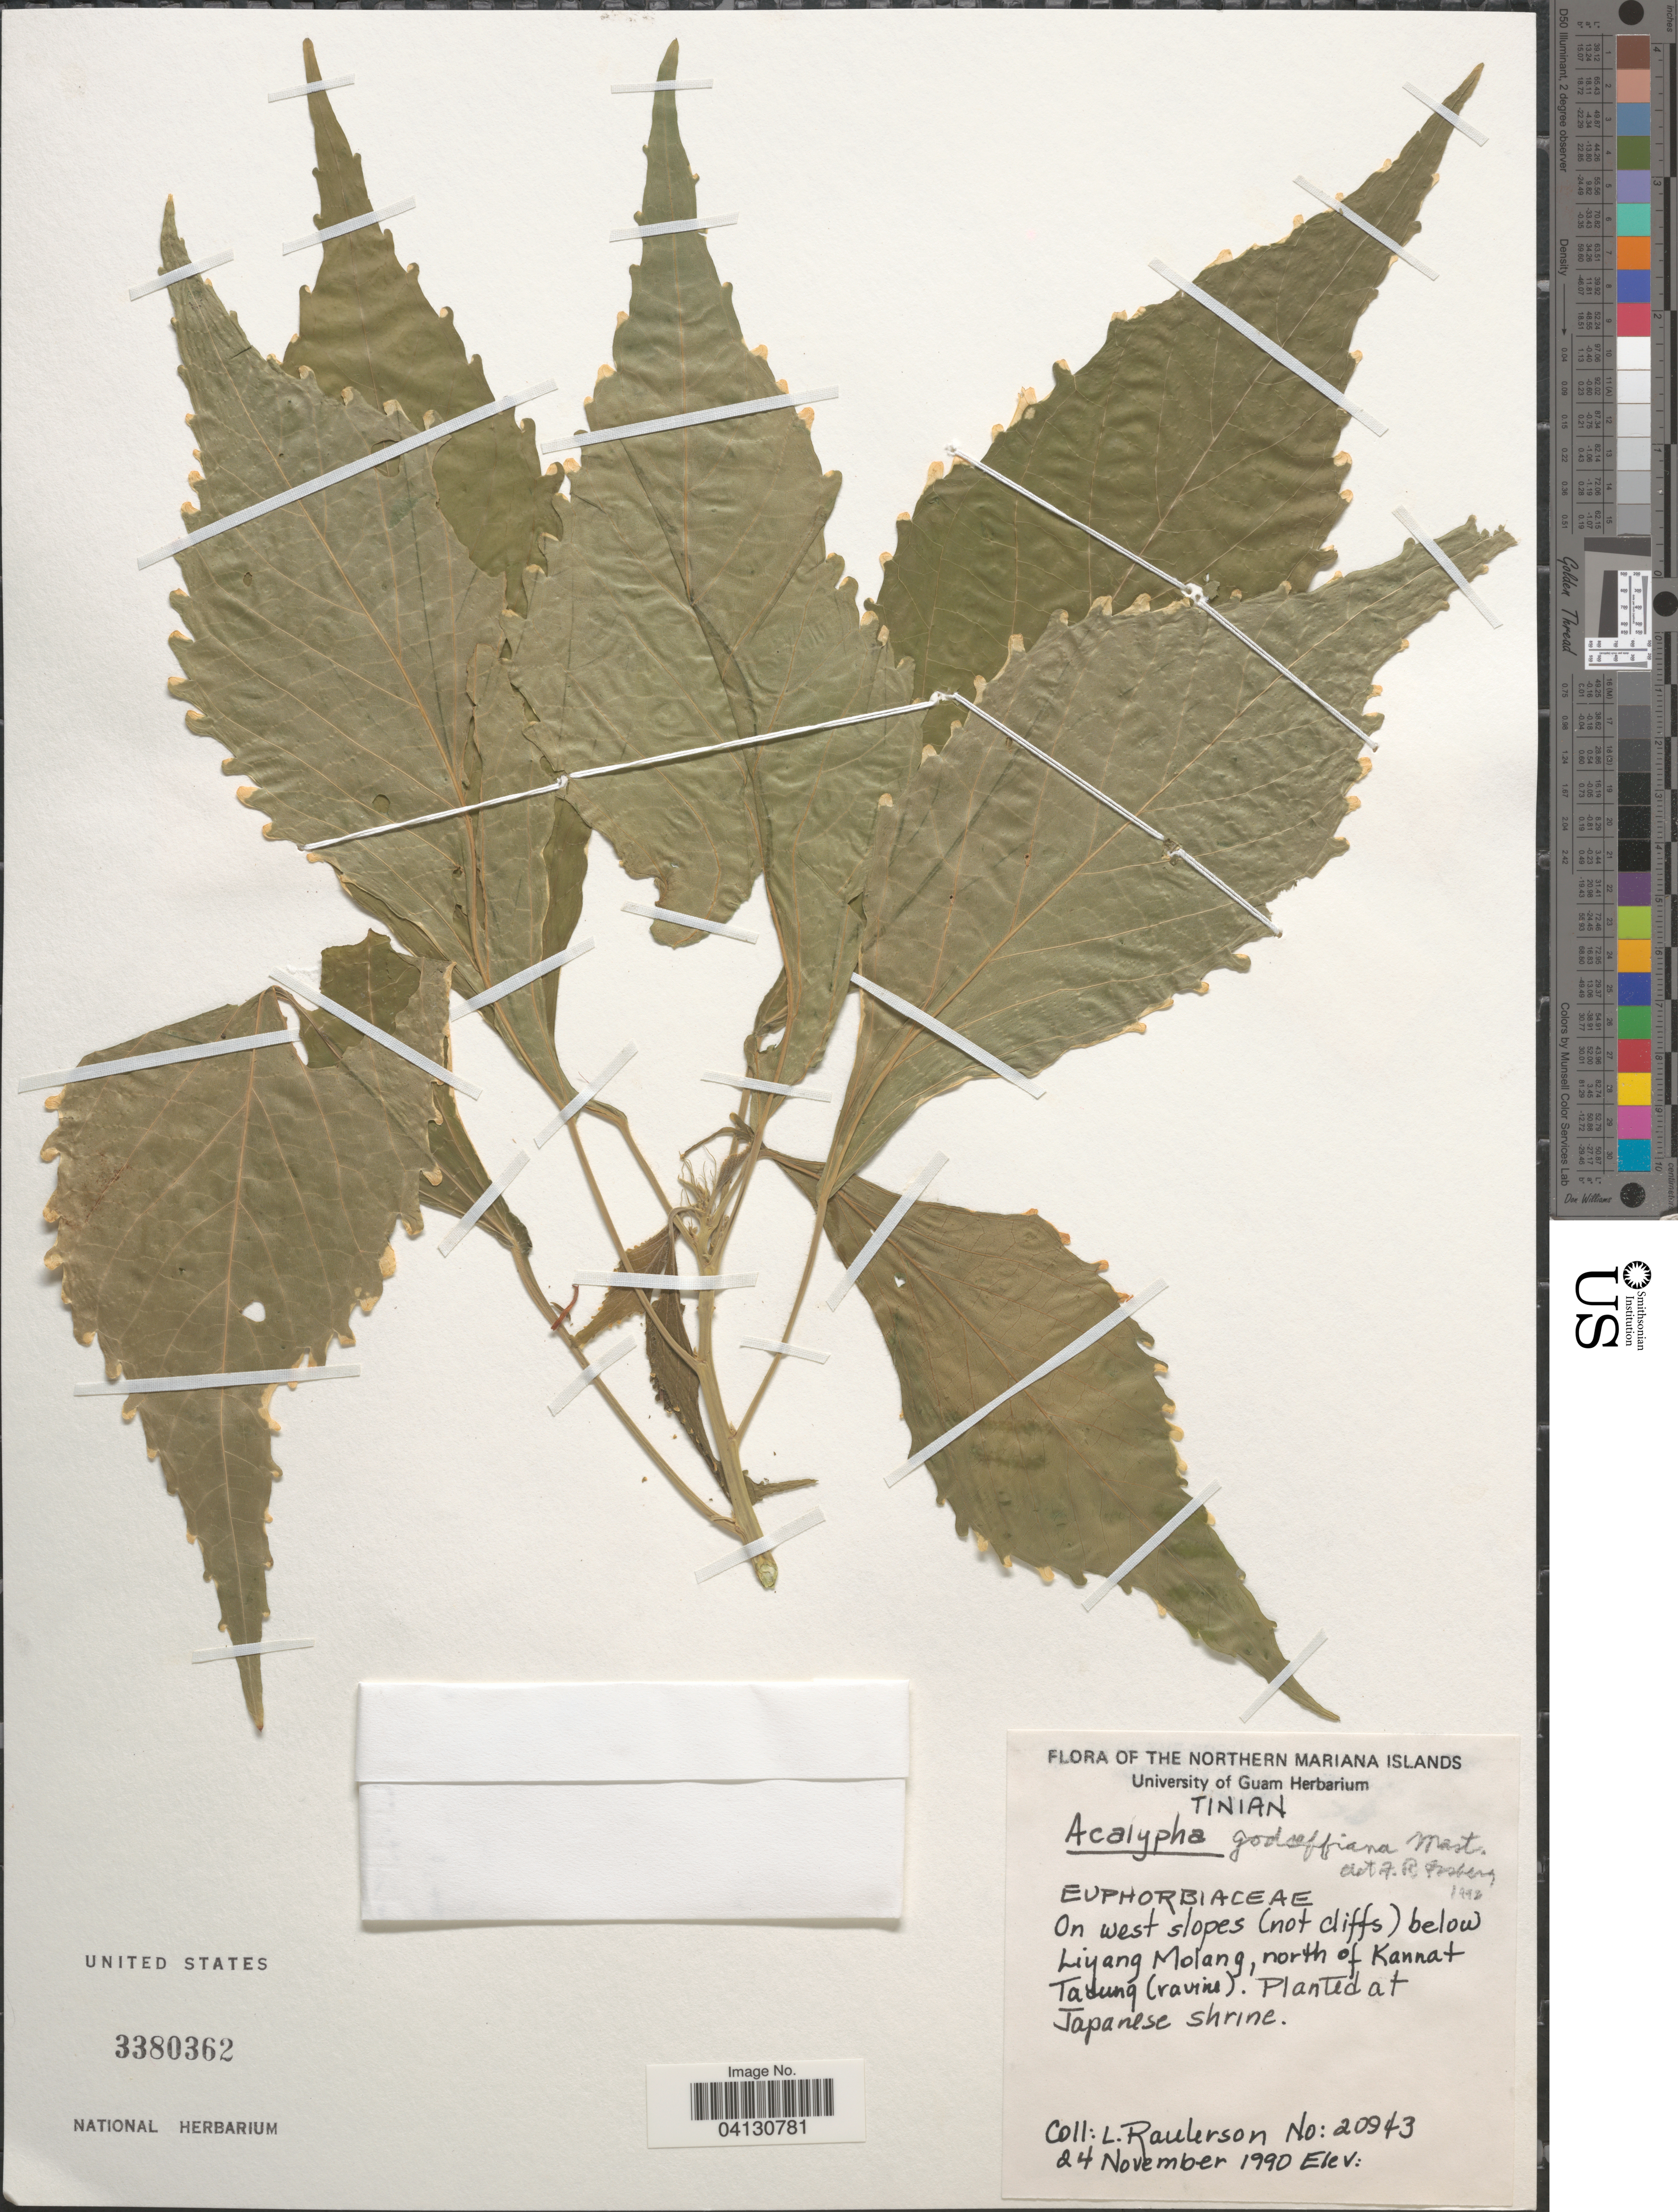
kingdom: Plantae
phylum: Tracheophyta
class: Magnoliopsida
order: Malpighiales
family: Euphorbiaceae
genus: Acalypha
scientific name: Acalypha godseffiana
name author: Mast.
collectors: L. Raulerson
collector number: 20943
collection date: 1990-11-04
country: Northern Mariana Islands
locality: Tinian. On west slopes (not cliffs) below Liyang Molang, north of Kannat Tadung (ravins). Planted at Japanese shrine.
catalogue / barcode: US 3380362